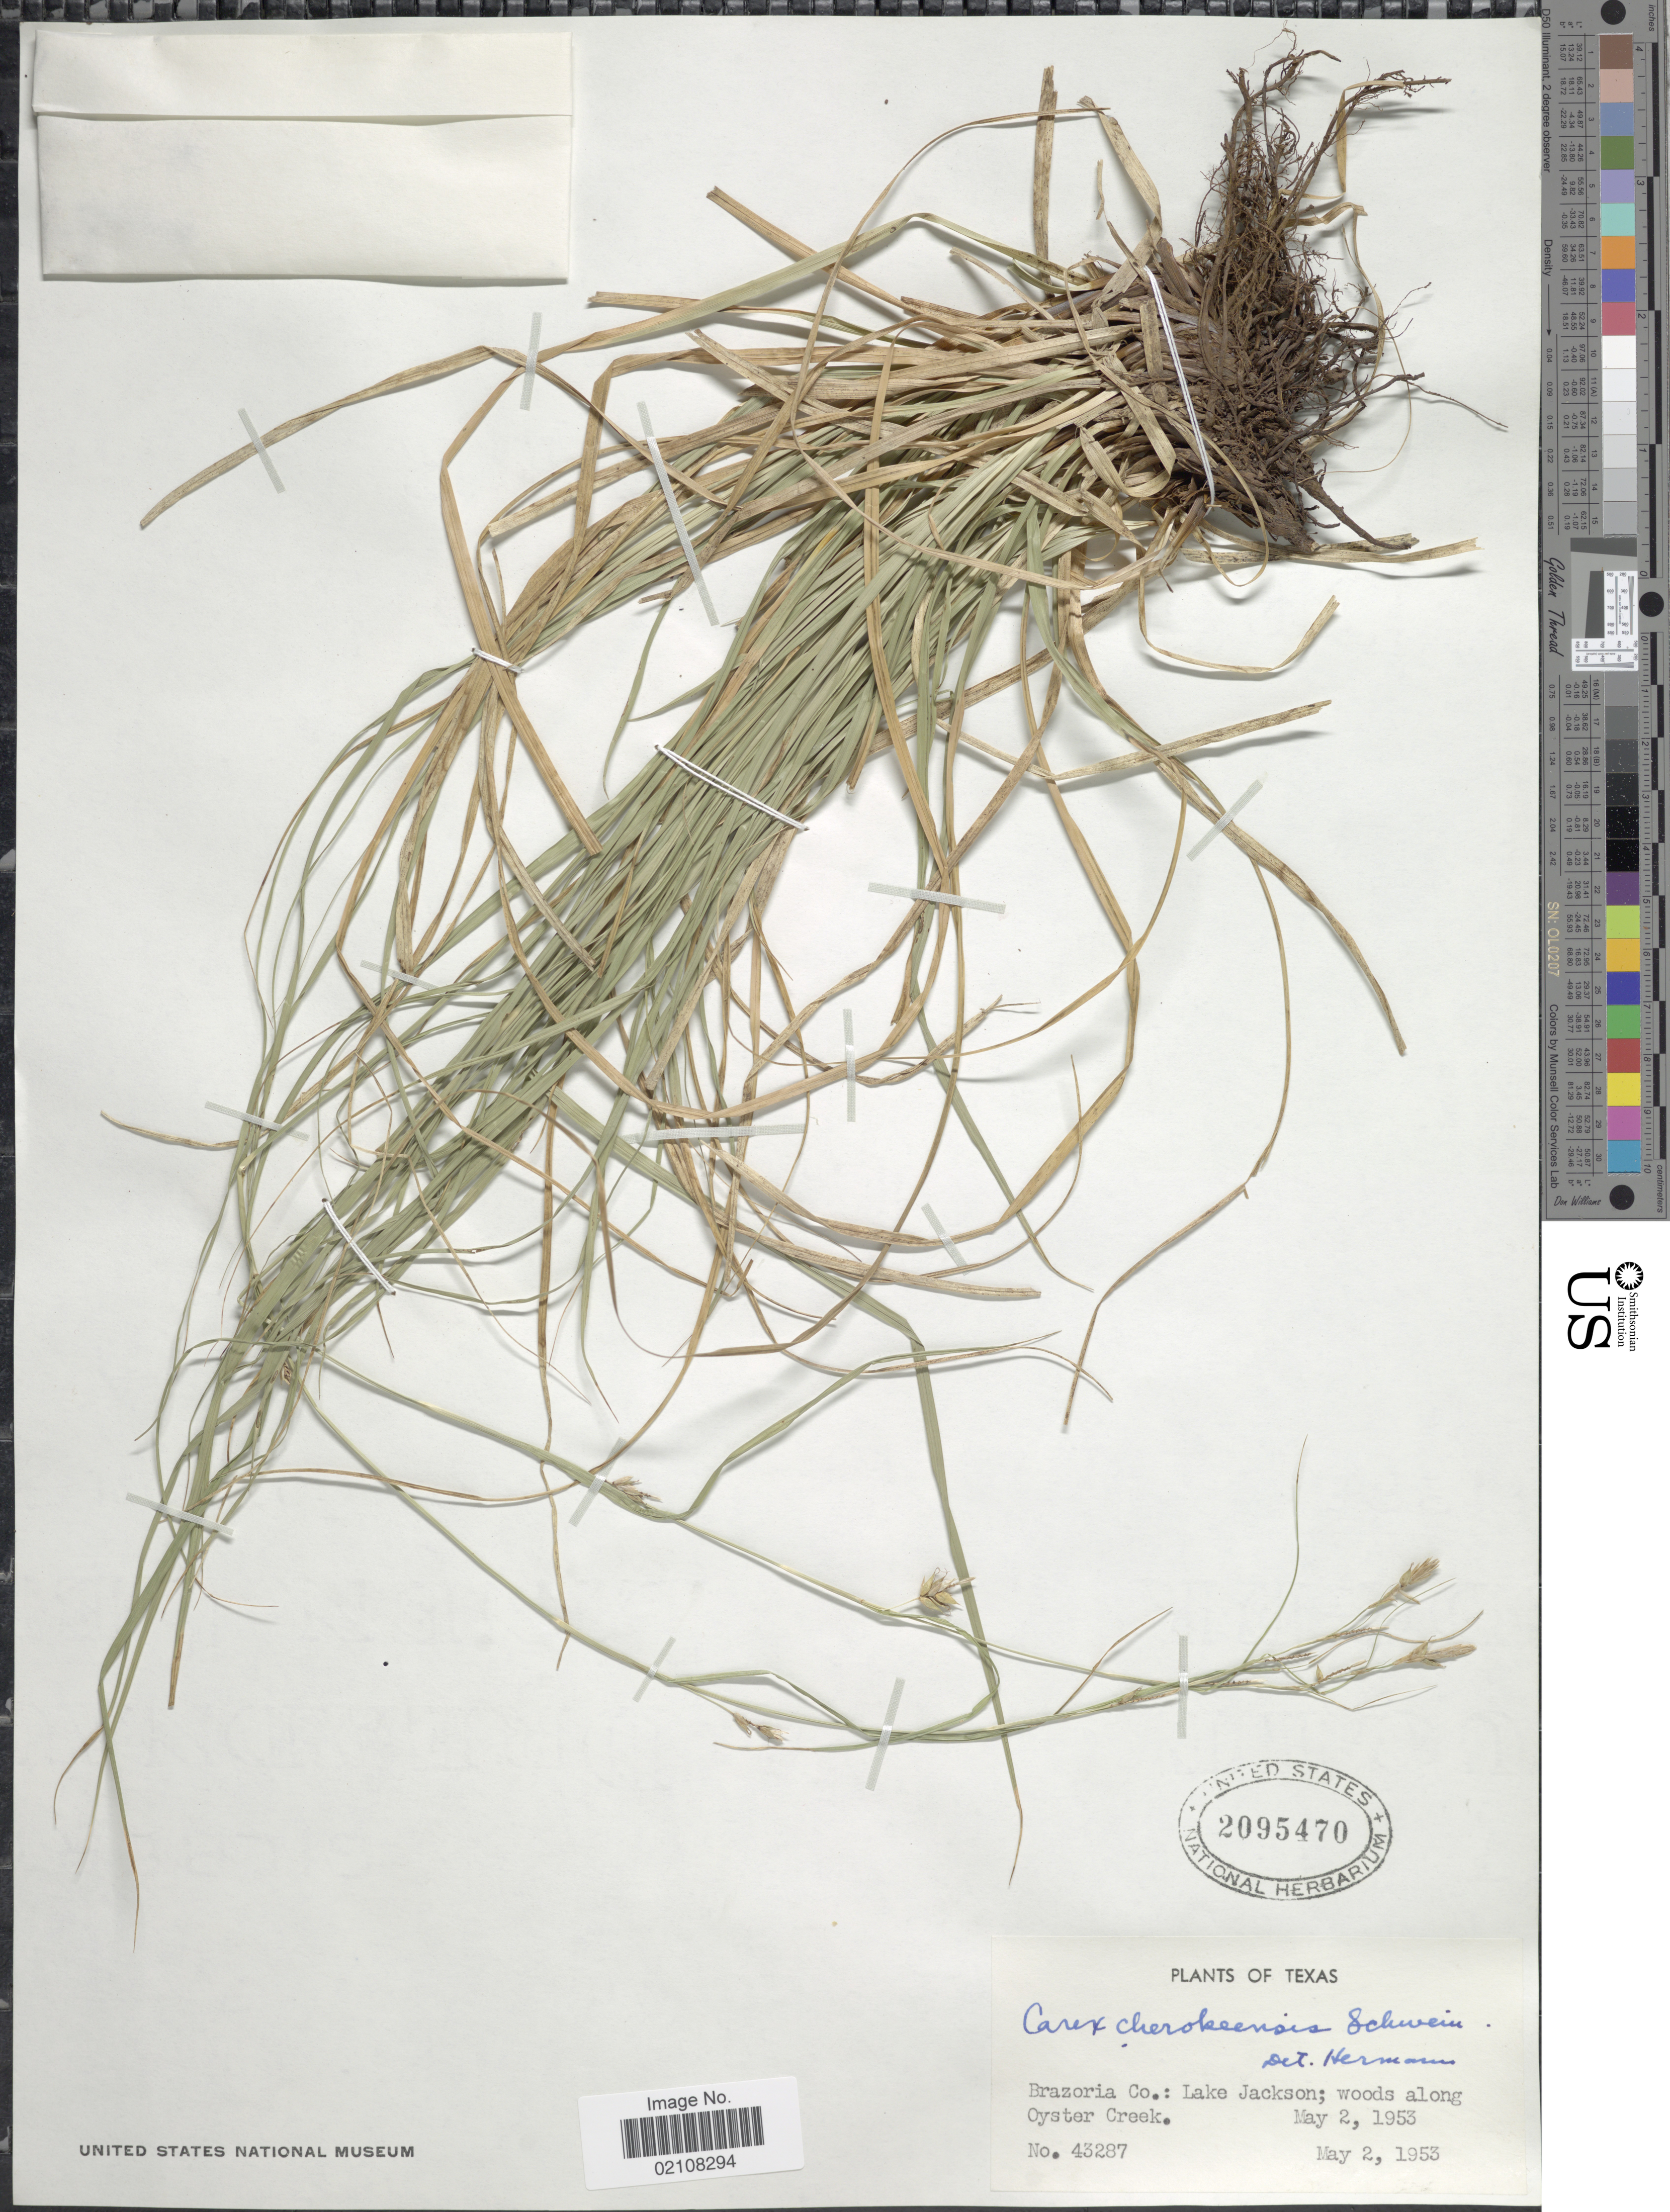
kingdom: Plantae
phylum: Tracheophyta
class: Liliopsida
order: Poales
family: Cyperaceae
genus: Carex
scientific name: Carex cherokeensis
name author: Schwein.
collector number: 43287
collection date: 1953-05-02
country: United States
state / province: Texas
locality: Brazoria Co.: Lake Jackson, woods along Oyster Creek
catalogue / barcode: US 2095470